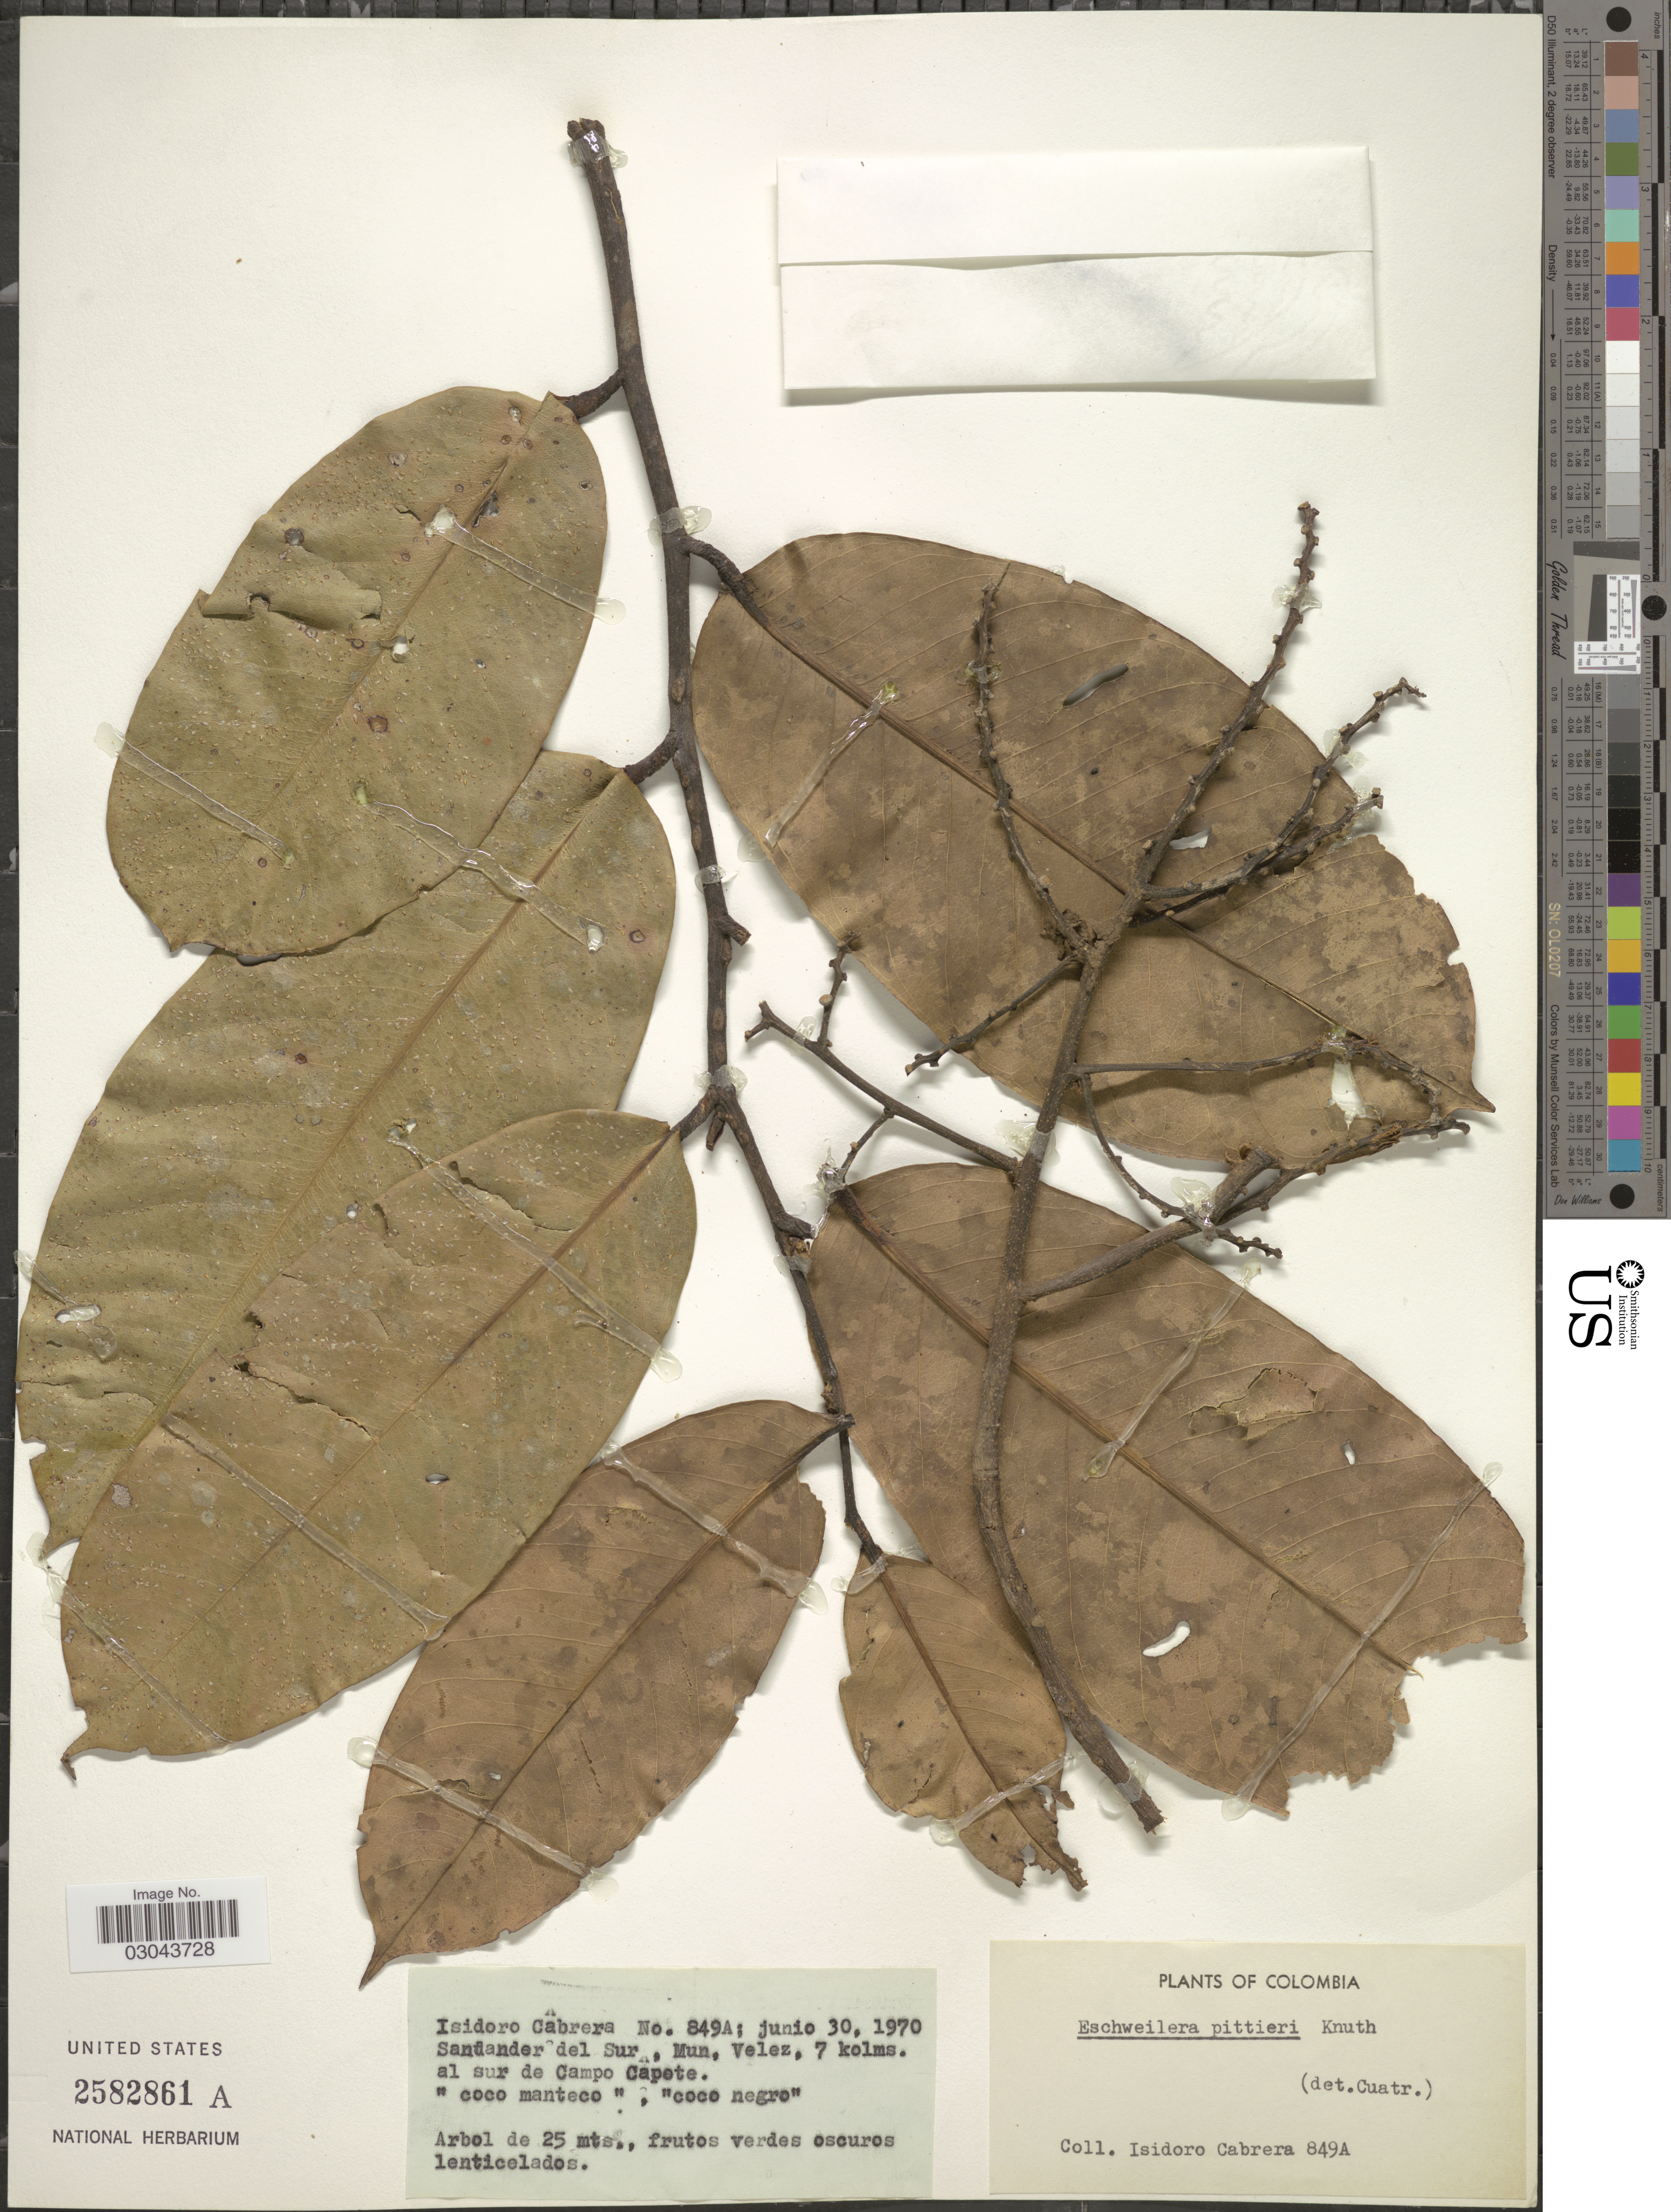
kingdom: Plantae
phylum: Tracheophyta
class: Magnoliopsida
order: Ericales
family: Lecythidaceae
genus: Eschweilera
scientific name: Eschweilera pittieri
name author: R. Knuth in Engl.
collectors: I. Cabrera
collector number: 849A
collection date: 1970-06-30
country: Colombia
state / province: Santander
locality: Santander del Sur, Mun. Velez, 7 kolms. al sur de Campo Capote.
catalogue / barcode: US 2582861A